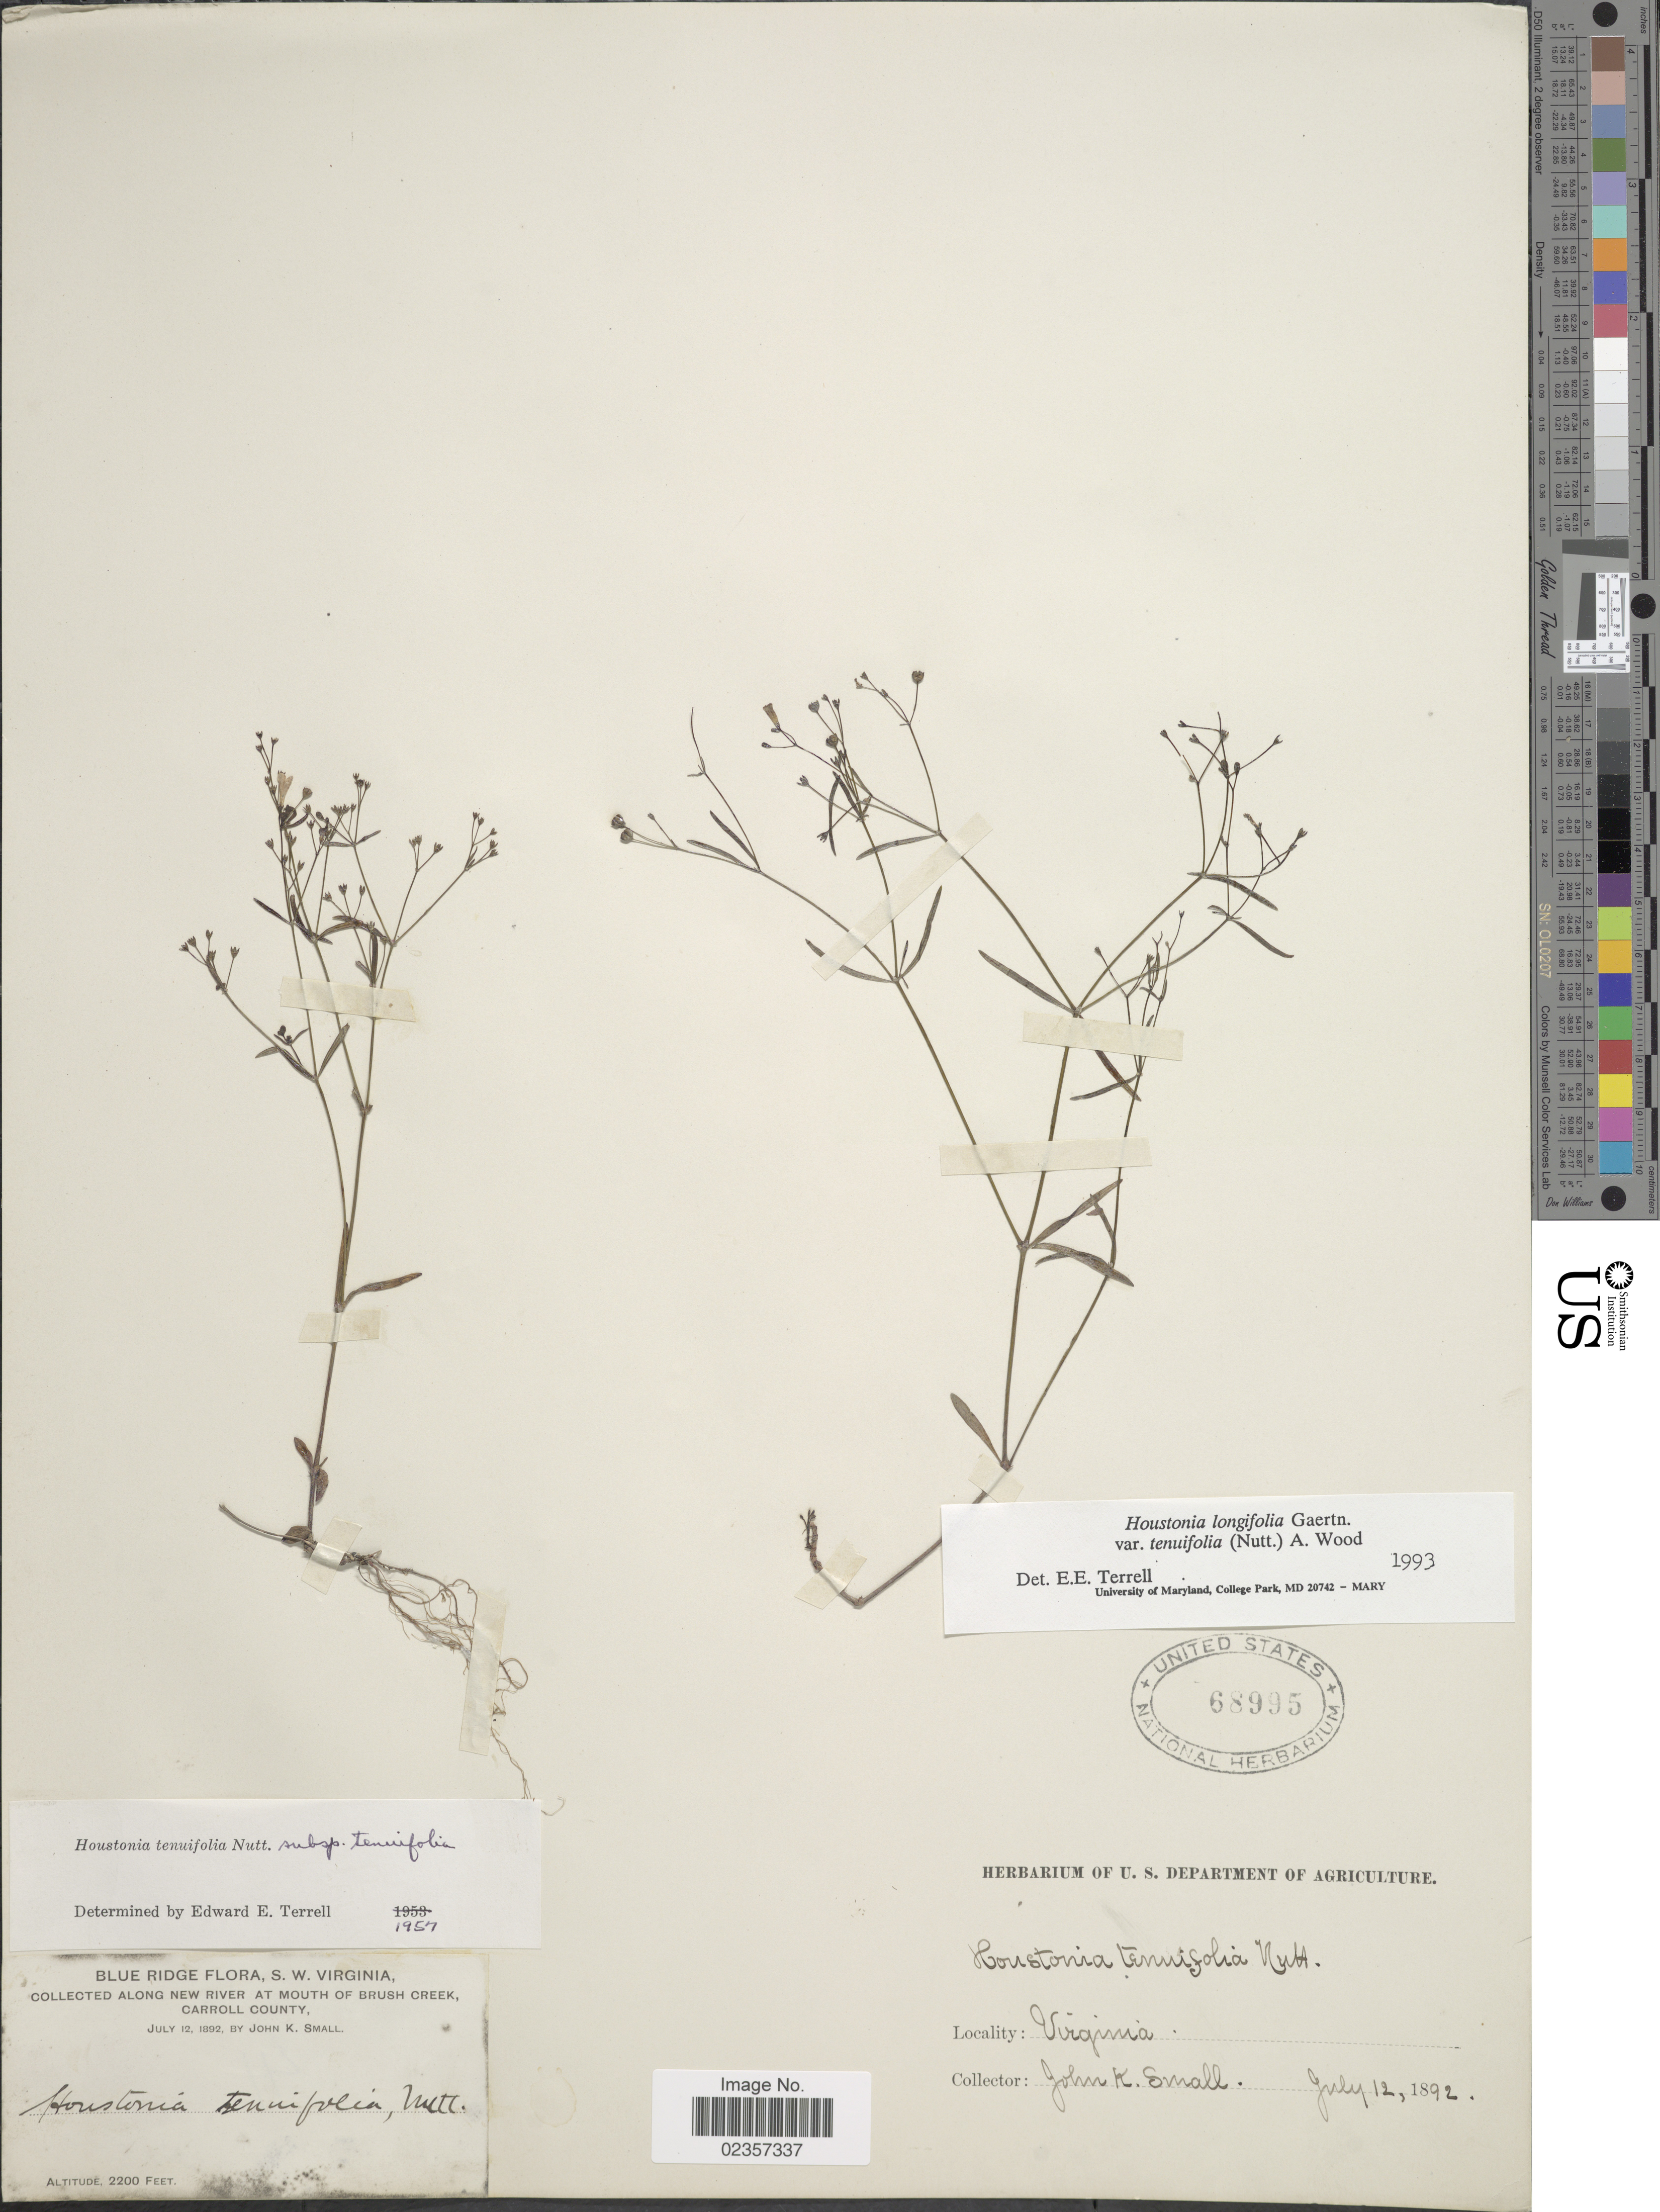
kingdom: Plantae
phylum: Tracheophyta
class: Magnoliopsida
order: Gentianales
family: Rubiaceae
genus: Houstonia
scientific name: Houstonia longifolia var. tenuifolia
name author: (Nutt.) Alph. Wood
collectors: J. K. Small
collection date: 1892-07-12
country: United States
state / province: Virginia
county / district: Carroll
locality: Blue Ridge, S.W. Virginia, along the New River at mouth of Brush Creek, Carroll County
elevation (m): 671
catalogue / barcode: US 68995